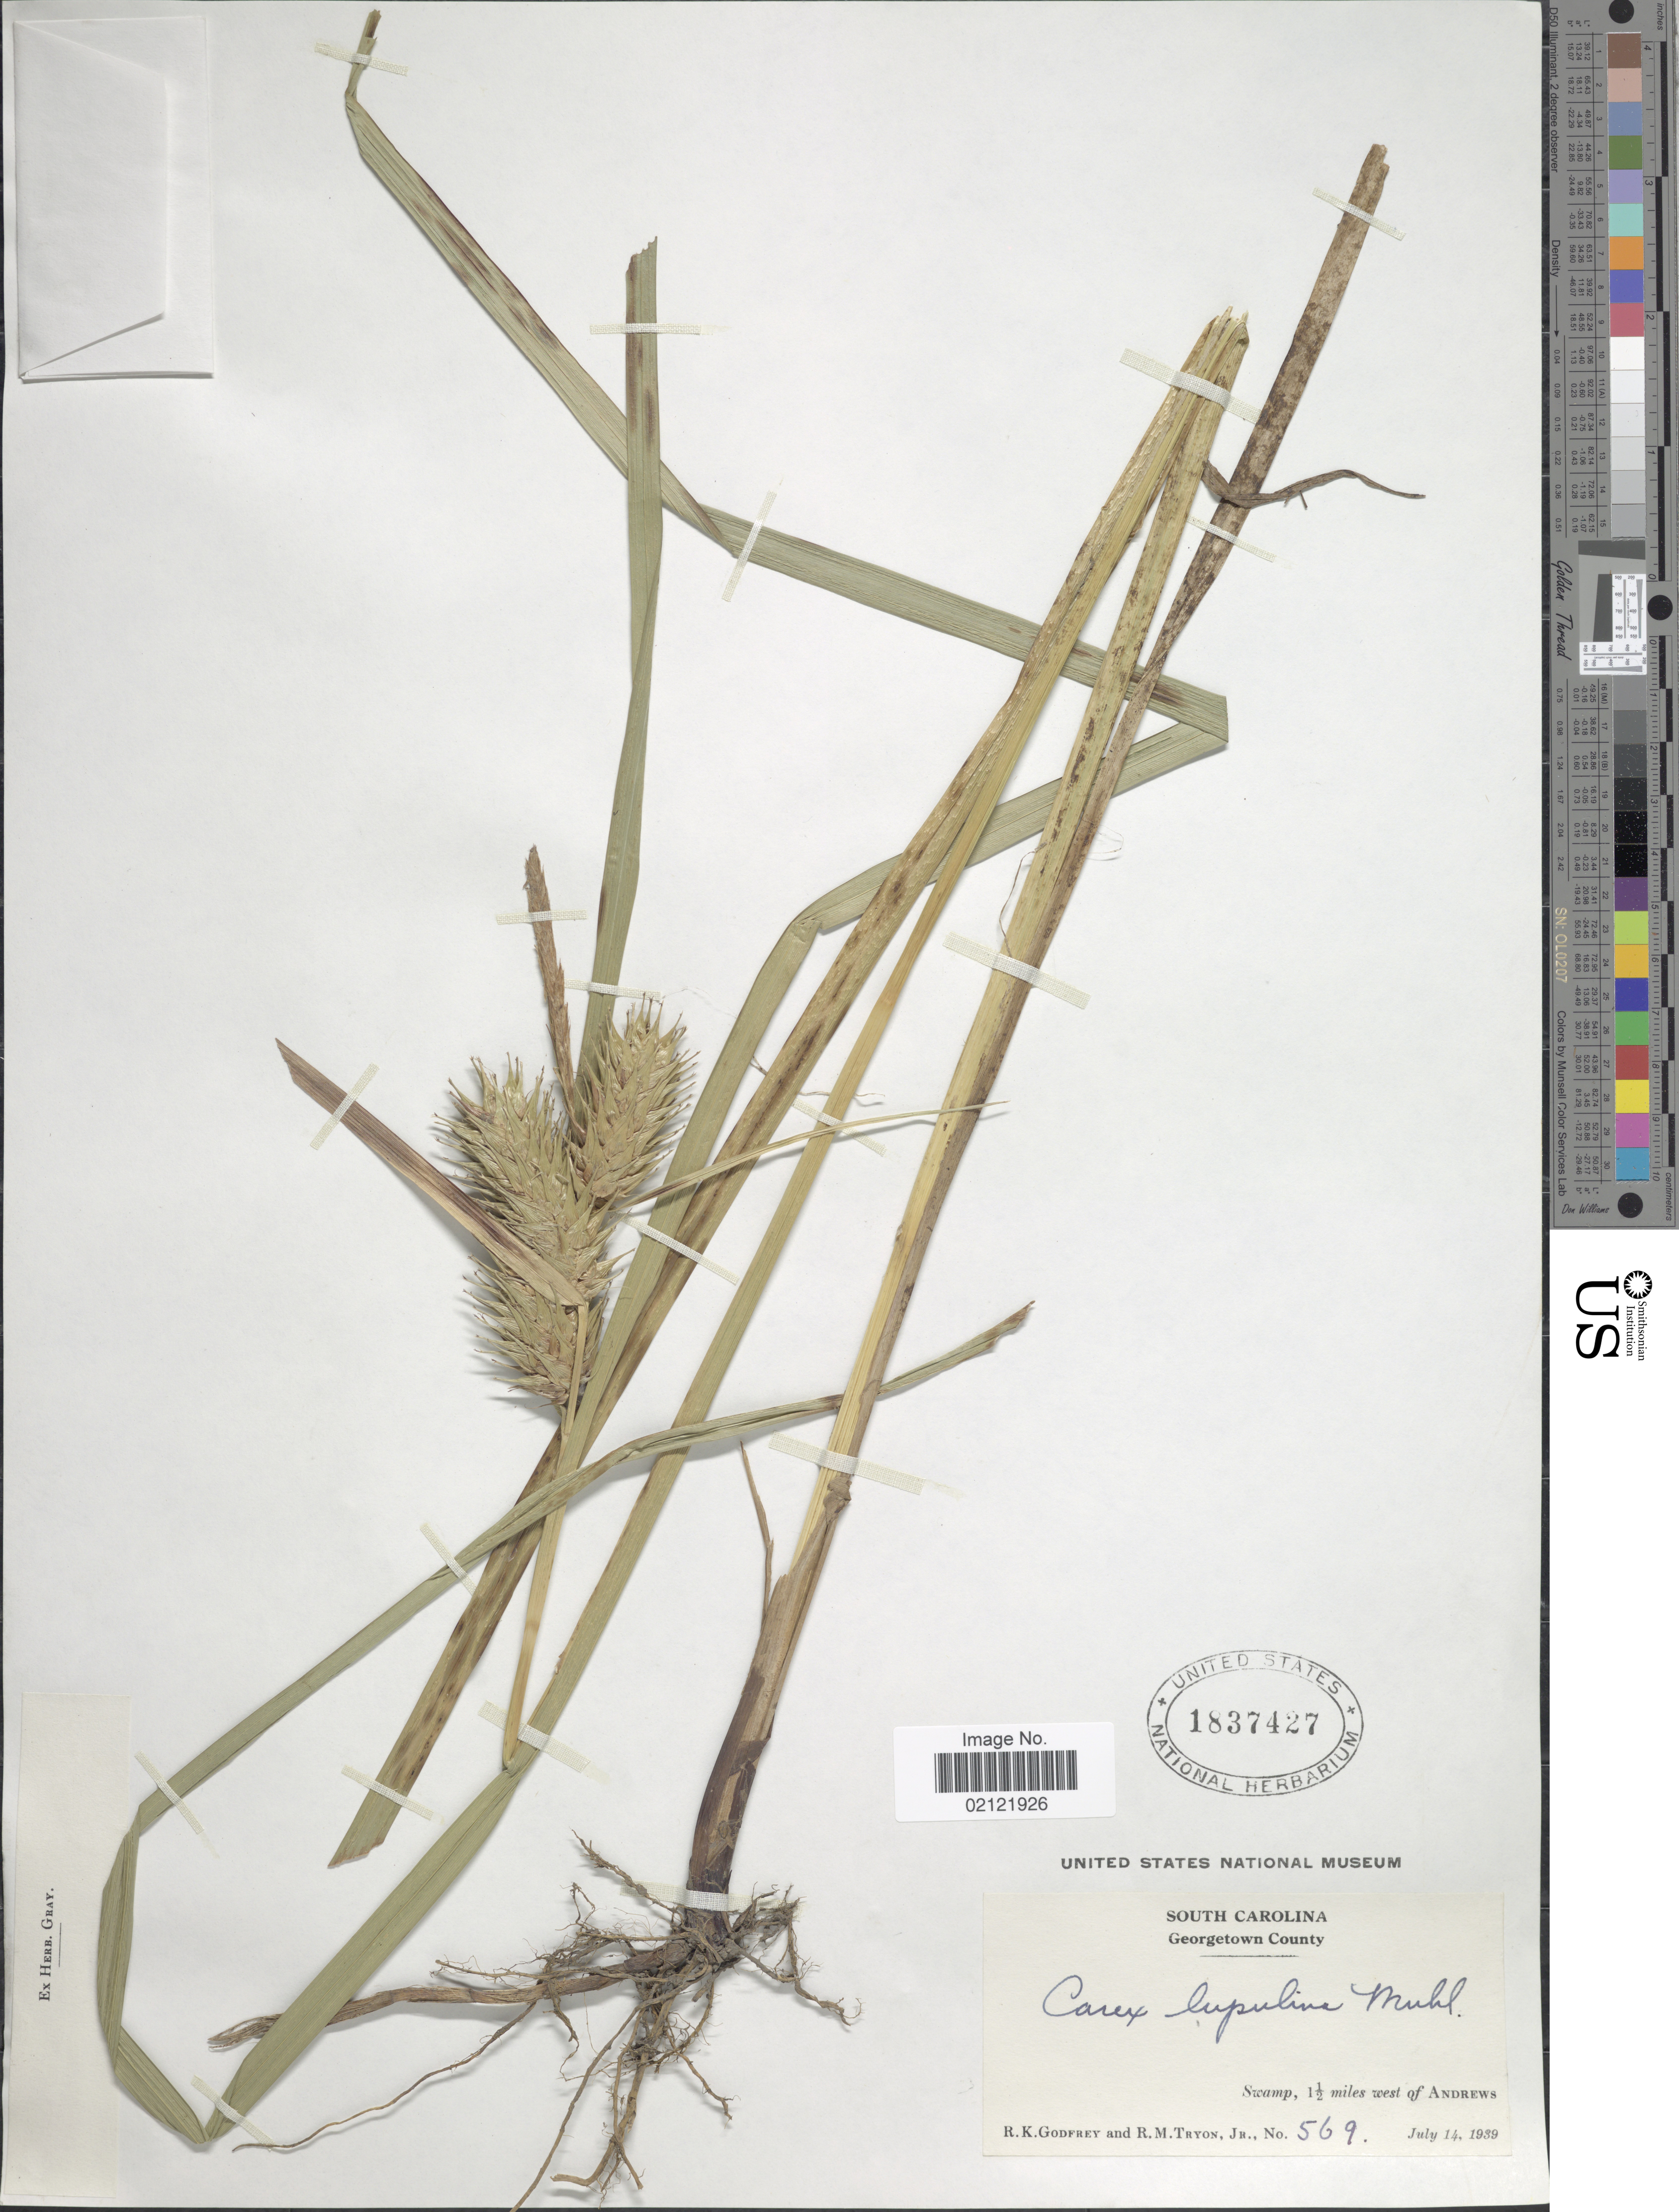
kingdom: Plantae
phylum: Tracheophyta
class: Liliopsida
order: Poales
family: Cyperaceae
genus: Carex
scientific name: Carex lupulina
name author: Muhl. ex Willd.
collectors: R. K. Godfrey & R. M. Tryon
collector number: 569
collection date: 1939-07-14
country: United States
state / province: South Carolina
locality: Georgetown County. Swamp, 1½ miles west of Andrews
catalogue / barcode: US 1837427